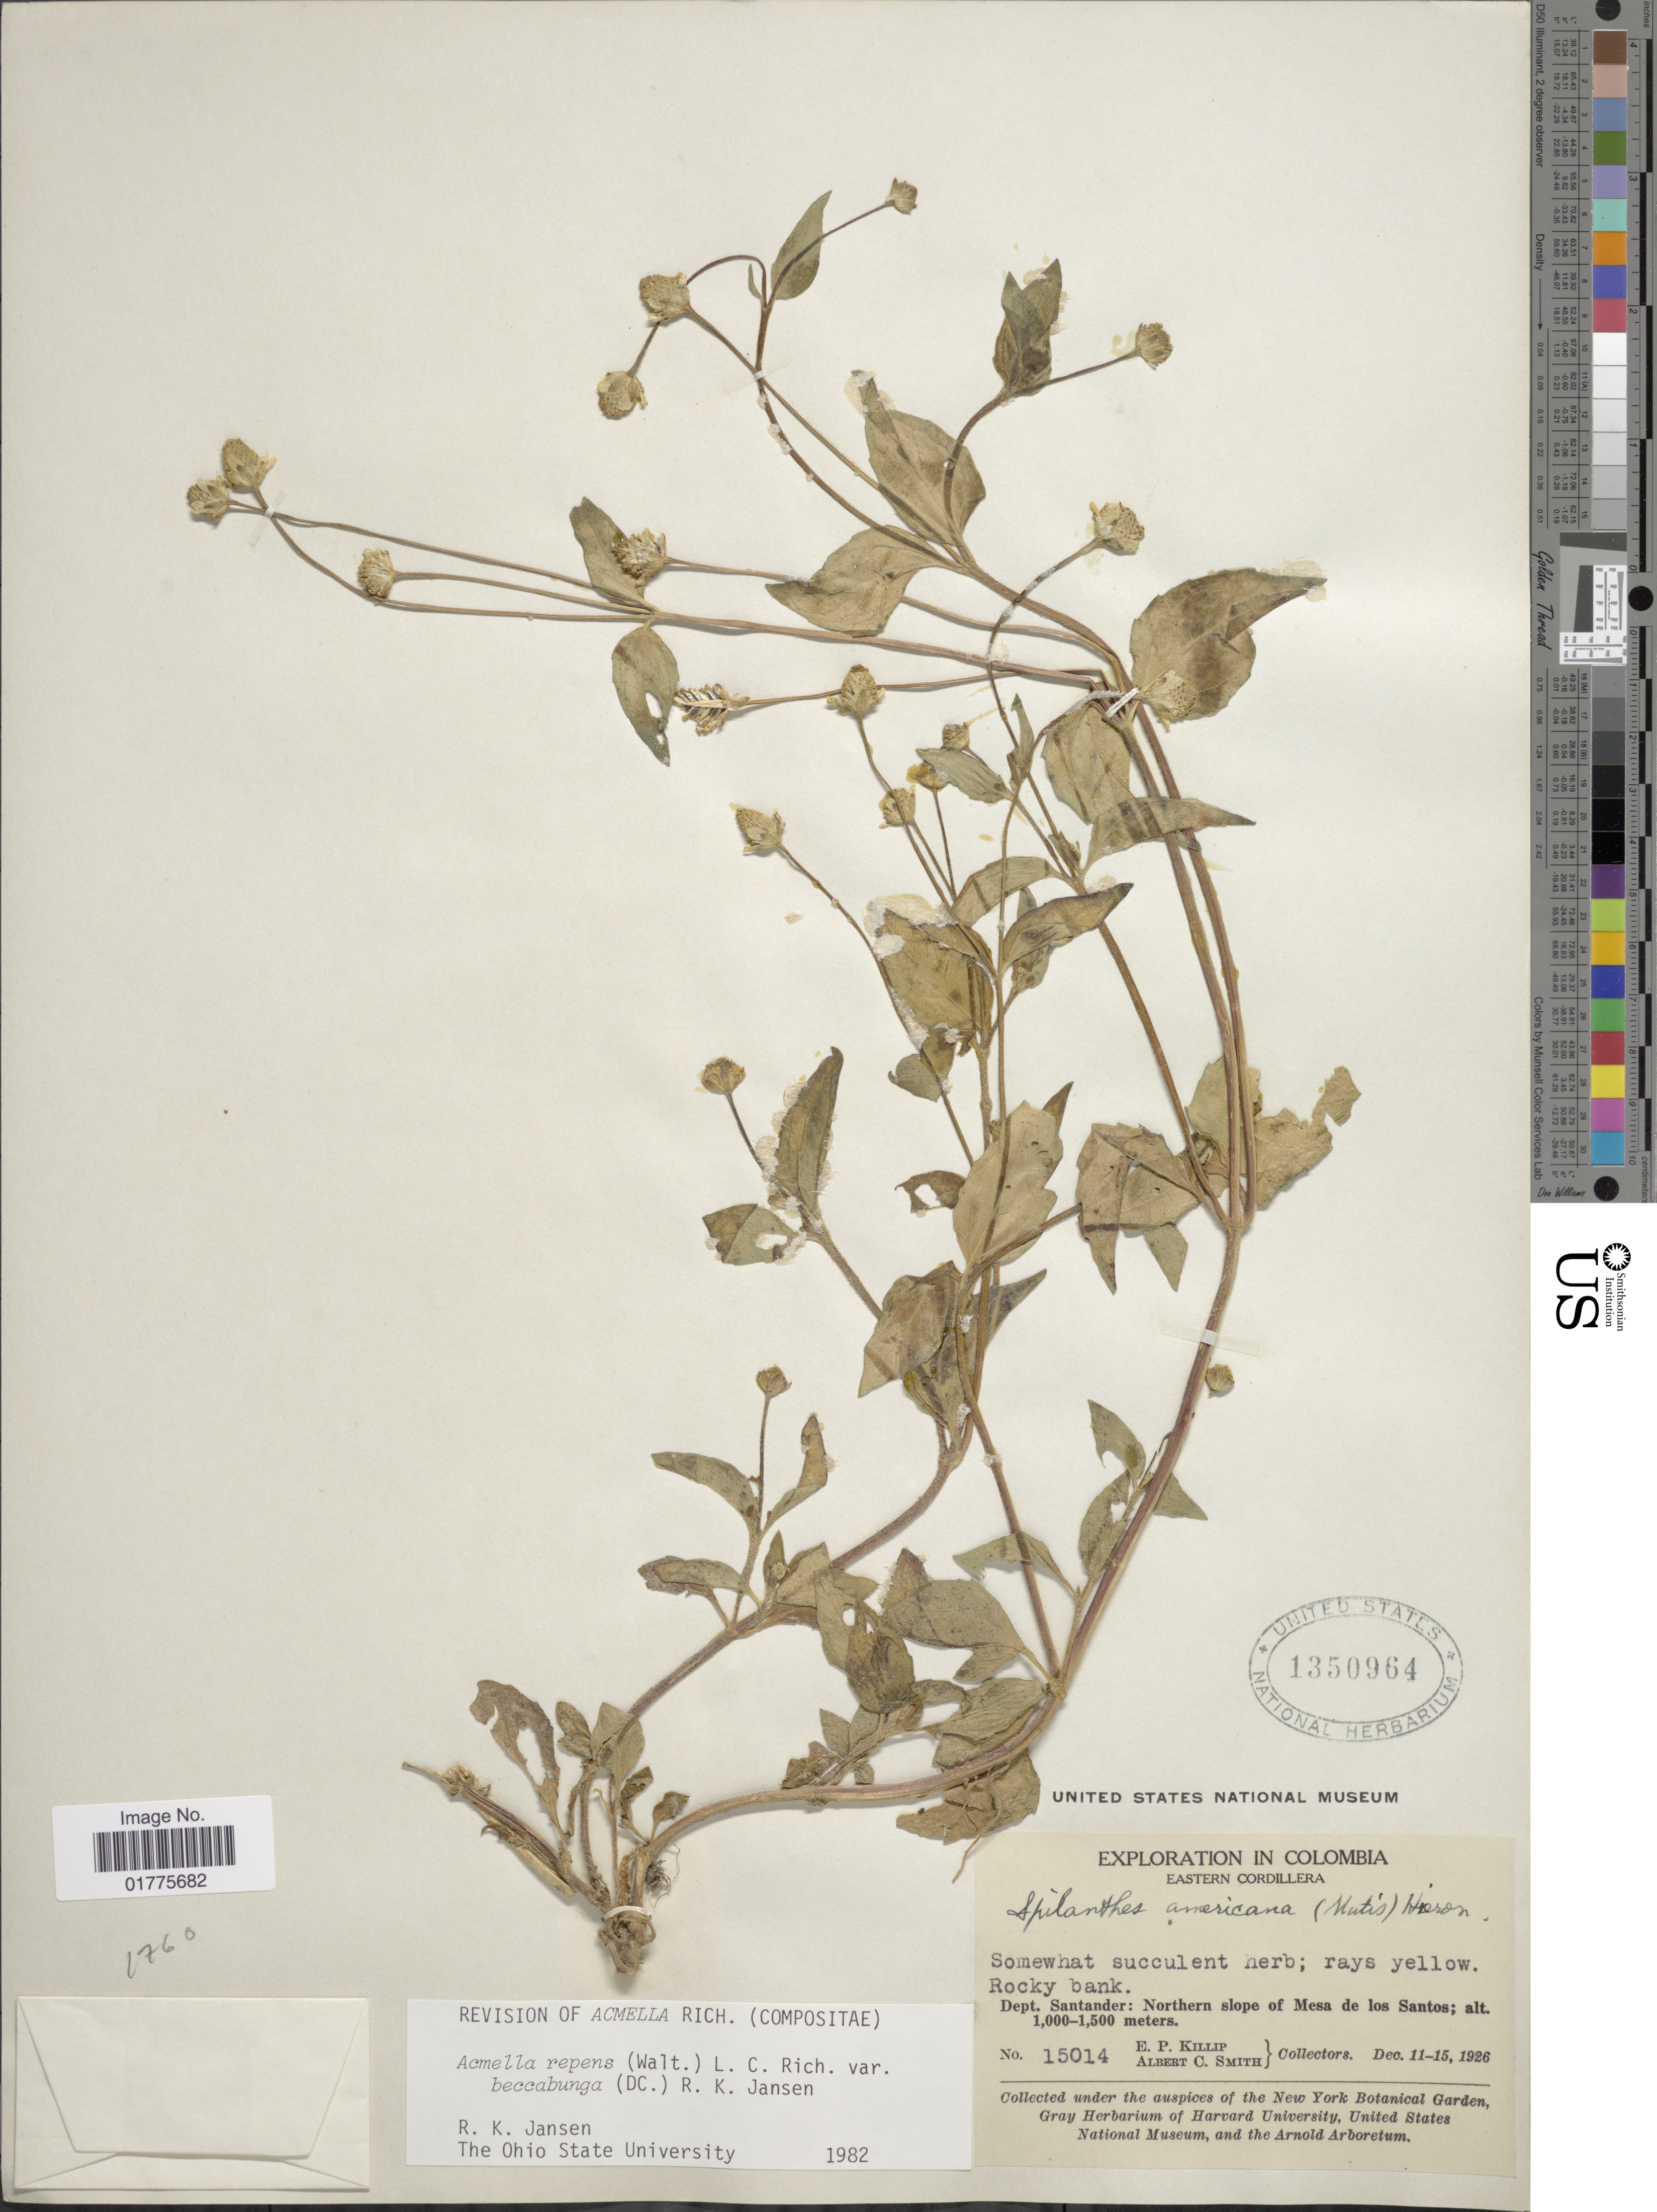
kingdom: Plantae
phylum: Tracheophyta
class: Magnoliopsida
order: Asterales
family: Asteraceae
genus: Acmella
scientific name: Acmella repens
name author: (Walter) Rich.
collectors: E. P. Killip & A. C. Smith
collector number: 15014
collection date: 1926-12-11/1926-12-15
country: Colombia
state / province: Santander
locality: Eastern Cordillera, Rocky bank, northern slope of Mesa de los Santos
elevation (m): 1000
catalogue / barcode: US 1350964